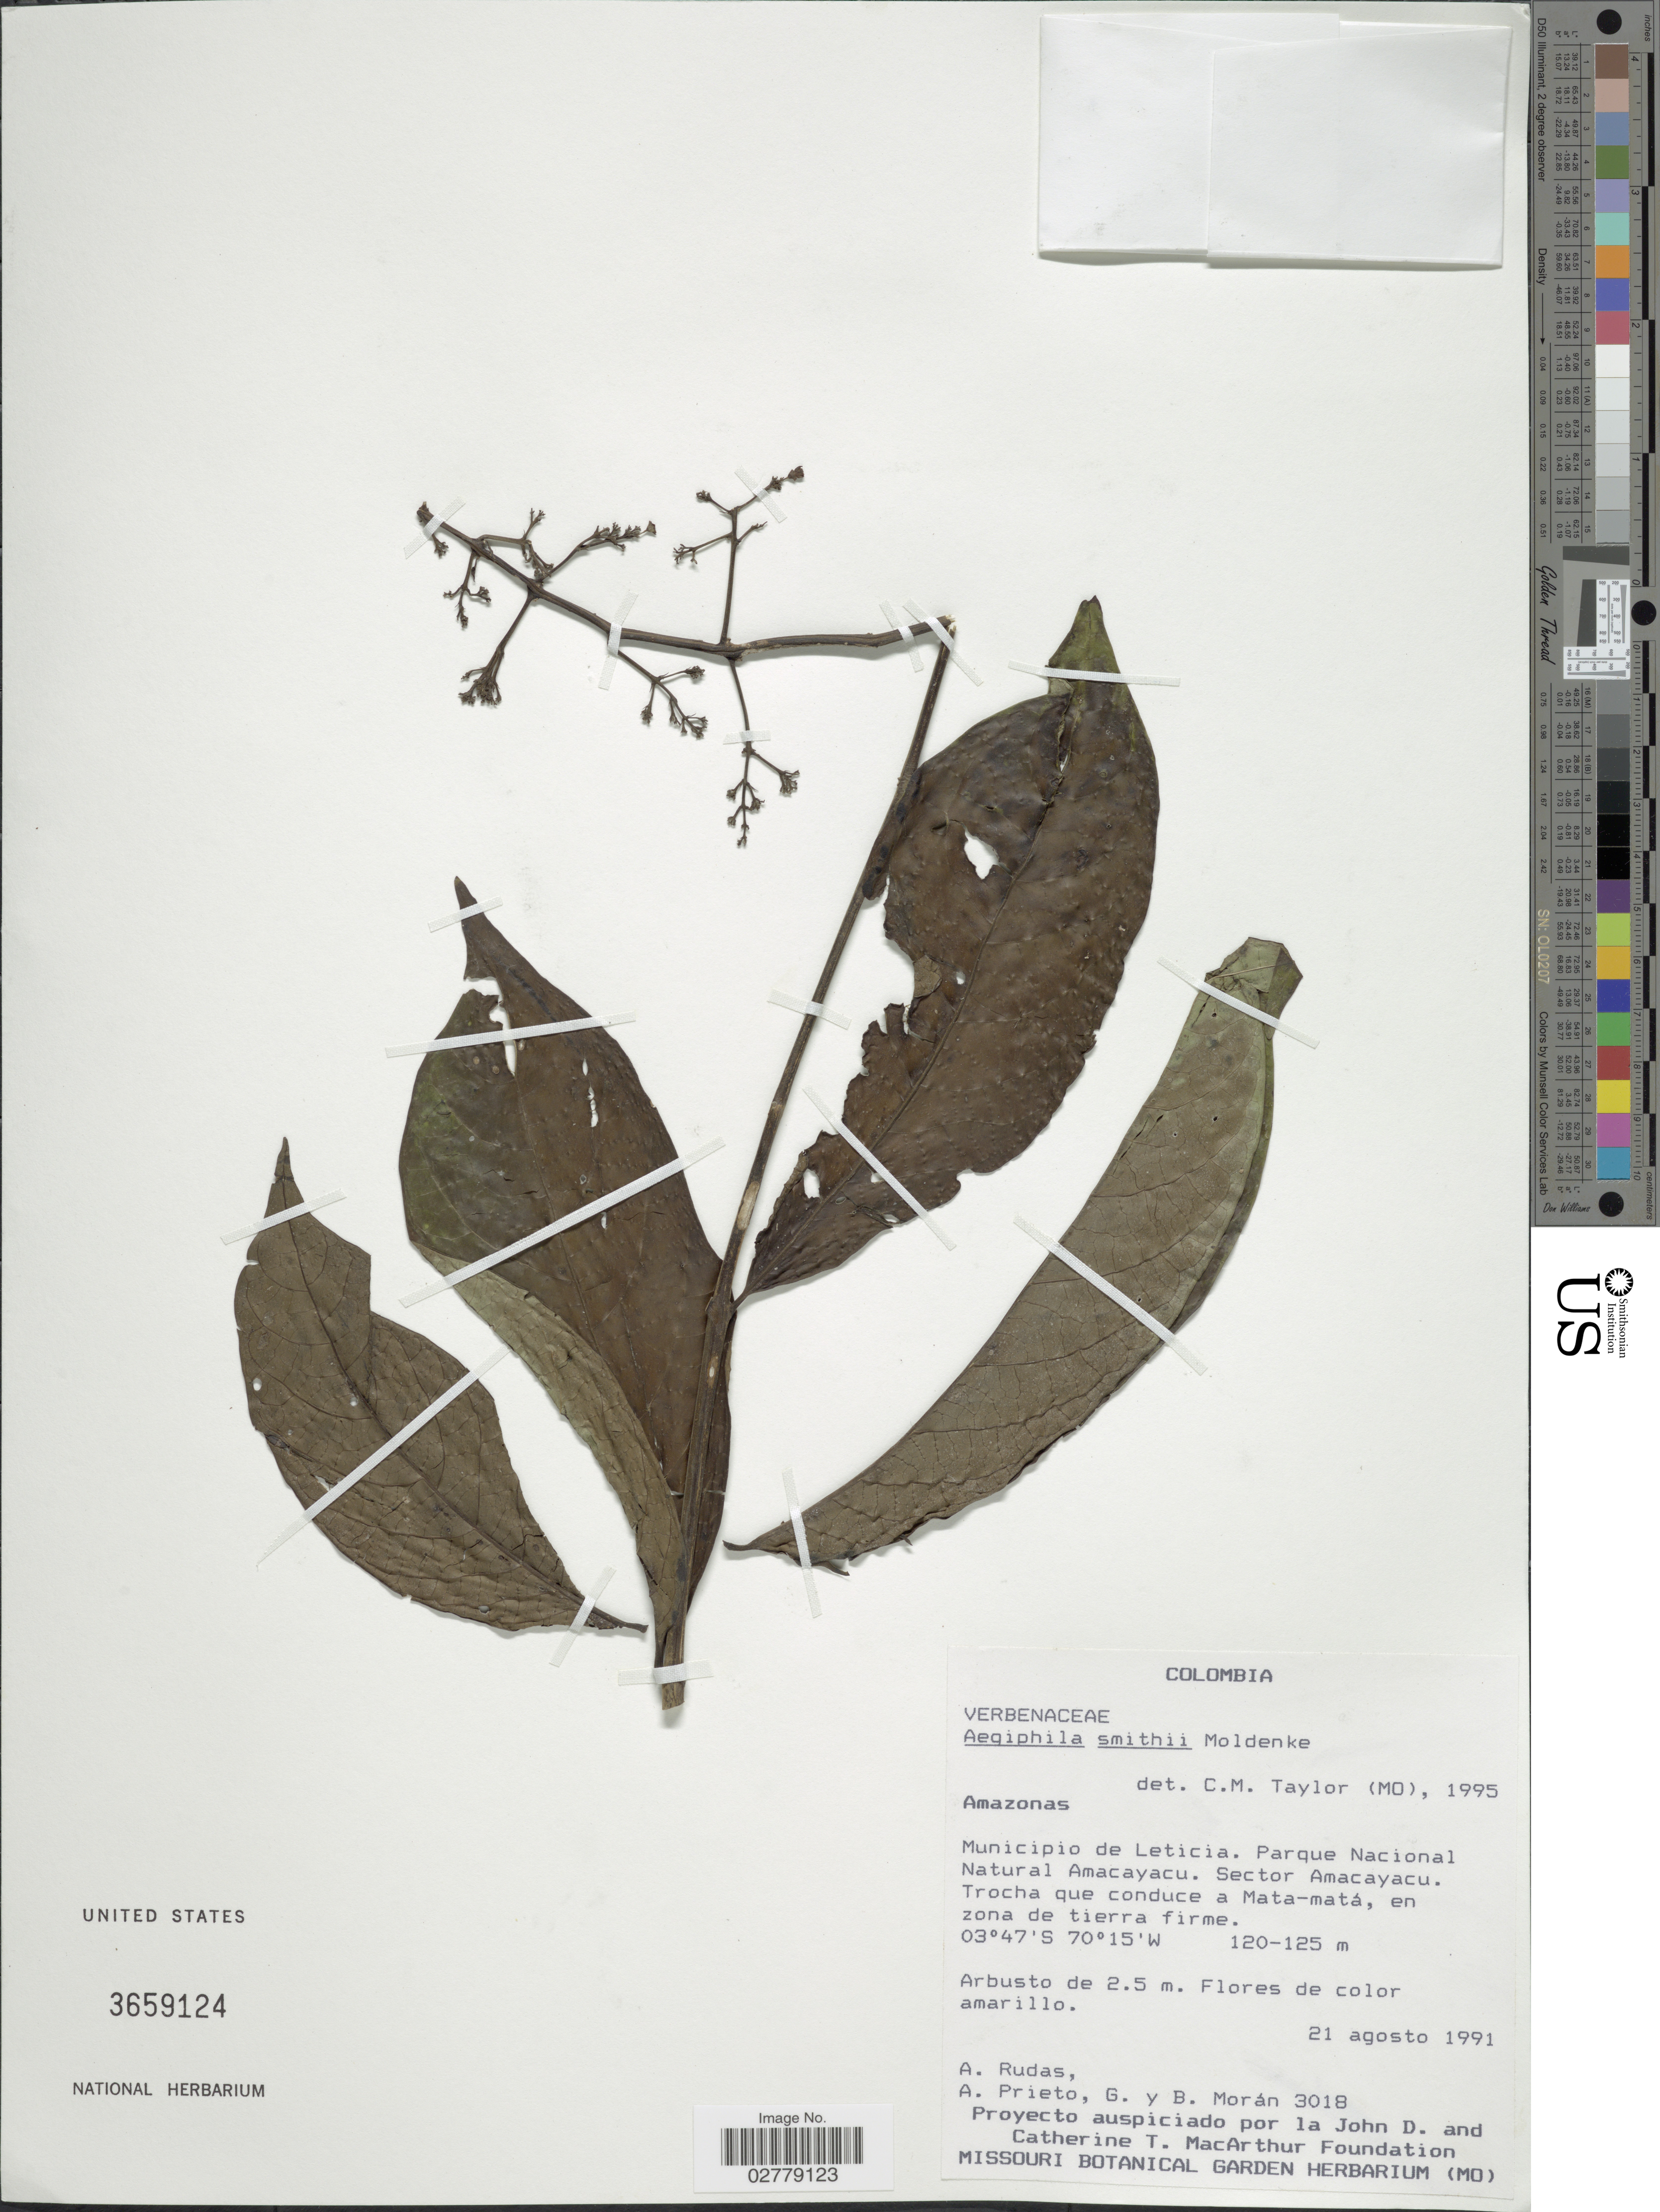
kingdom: Plantae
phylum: Tracheophyta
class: Magnoliopsida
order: Lamiales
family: Lamiaceae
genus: Aegiphila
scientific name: Aegiphila smithii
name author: Moldenke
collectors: A. Rudas, A. Prieto, G. Moran & B. Moran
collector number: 3018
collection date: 1991-08-21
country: Colombia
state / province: Amazônas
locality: Municipio de Leticia, Parque Nacional Natural Amacayacu, Sector Amacayacu, Trocha que conduce a Mata-matá, en zona de tierra firme.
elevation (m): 120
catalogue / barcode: US 3659124